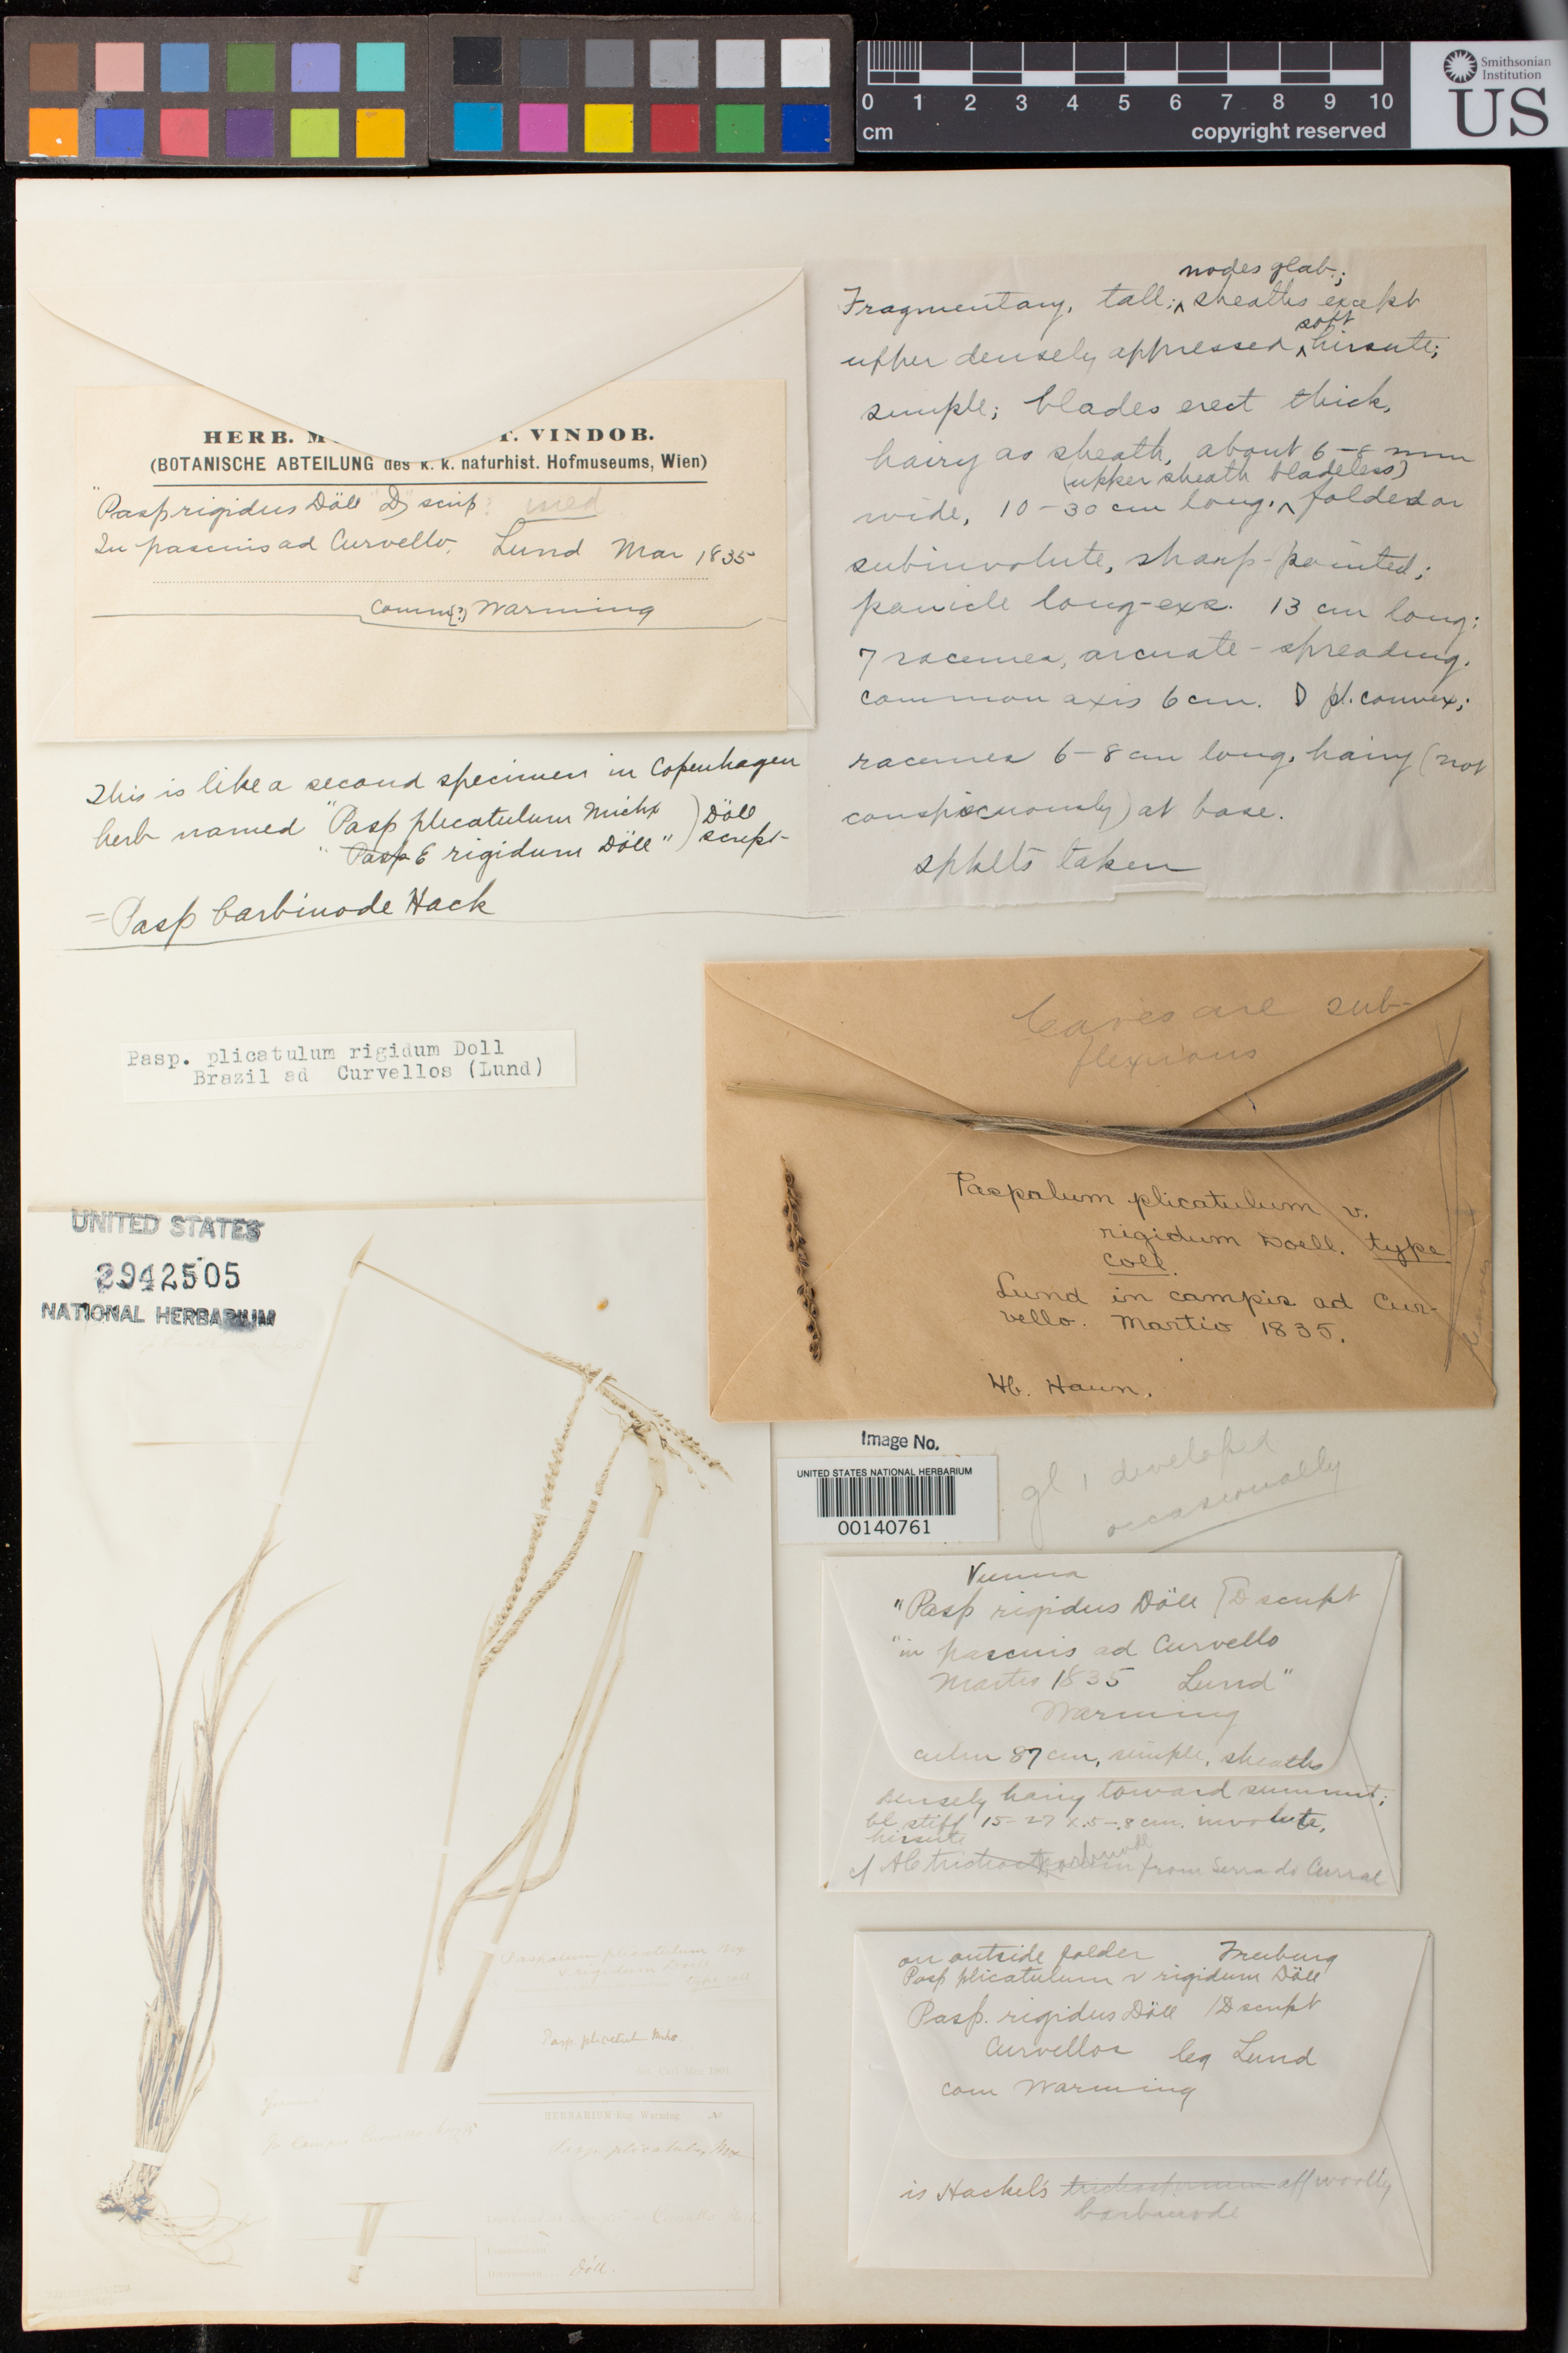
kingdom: Plantae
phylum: Tracheophyta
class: Liliopsida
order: Poales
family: Poaceae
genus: Paspalum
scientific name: Paspalum plicatulum var. rigidum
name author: Döll in Mart.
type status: Type Fragment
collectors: P. Lund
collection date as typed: Mar 1835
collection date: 1835-03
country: Brazil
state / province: Minas Gerais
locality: Curvelo.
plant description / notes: Sheet mounted with numerous elements, fragments from various herbaria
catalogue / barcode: US 2942505